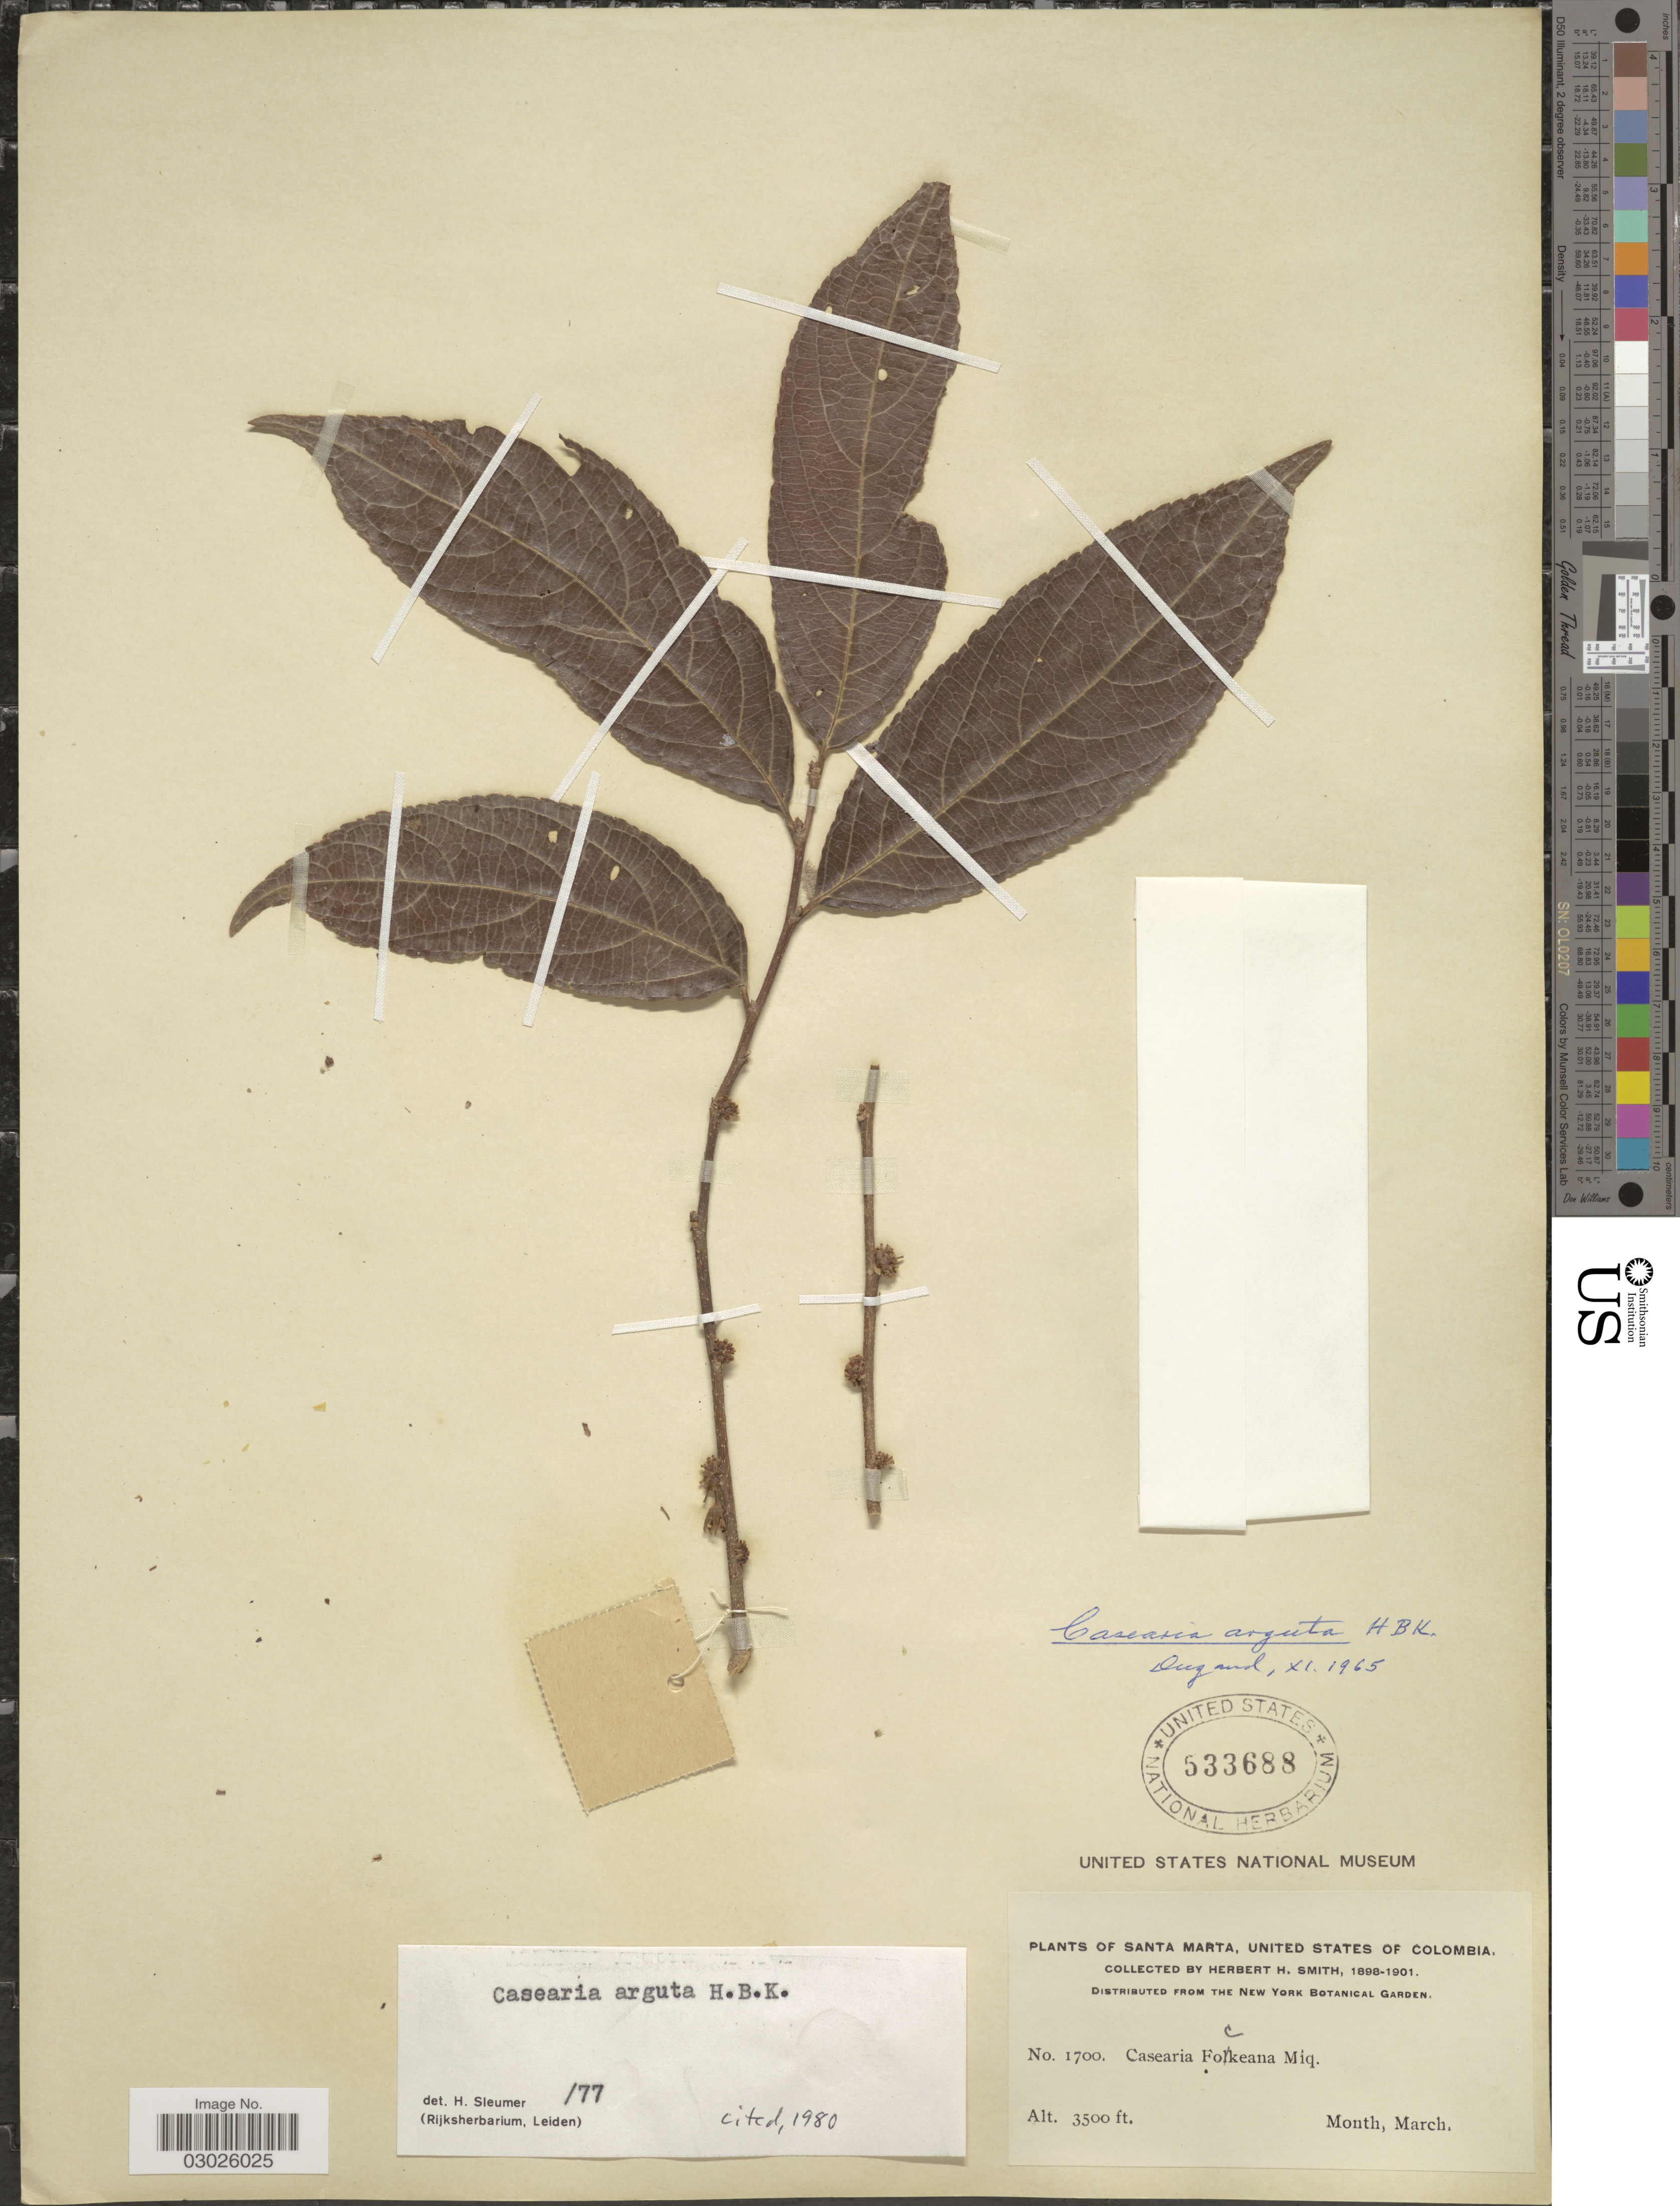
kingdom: Plantae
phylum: Tracheophyta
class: Magnoliopsida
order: Malpighiales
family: Salicaceae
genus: Casearia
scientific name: Casearia arguta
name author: Kunth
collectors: Herbert H. Smith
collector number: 1700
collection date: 1898-03/1901-03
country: Colombia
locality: Santa Marta.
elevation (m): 1067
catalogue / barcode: US 533688